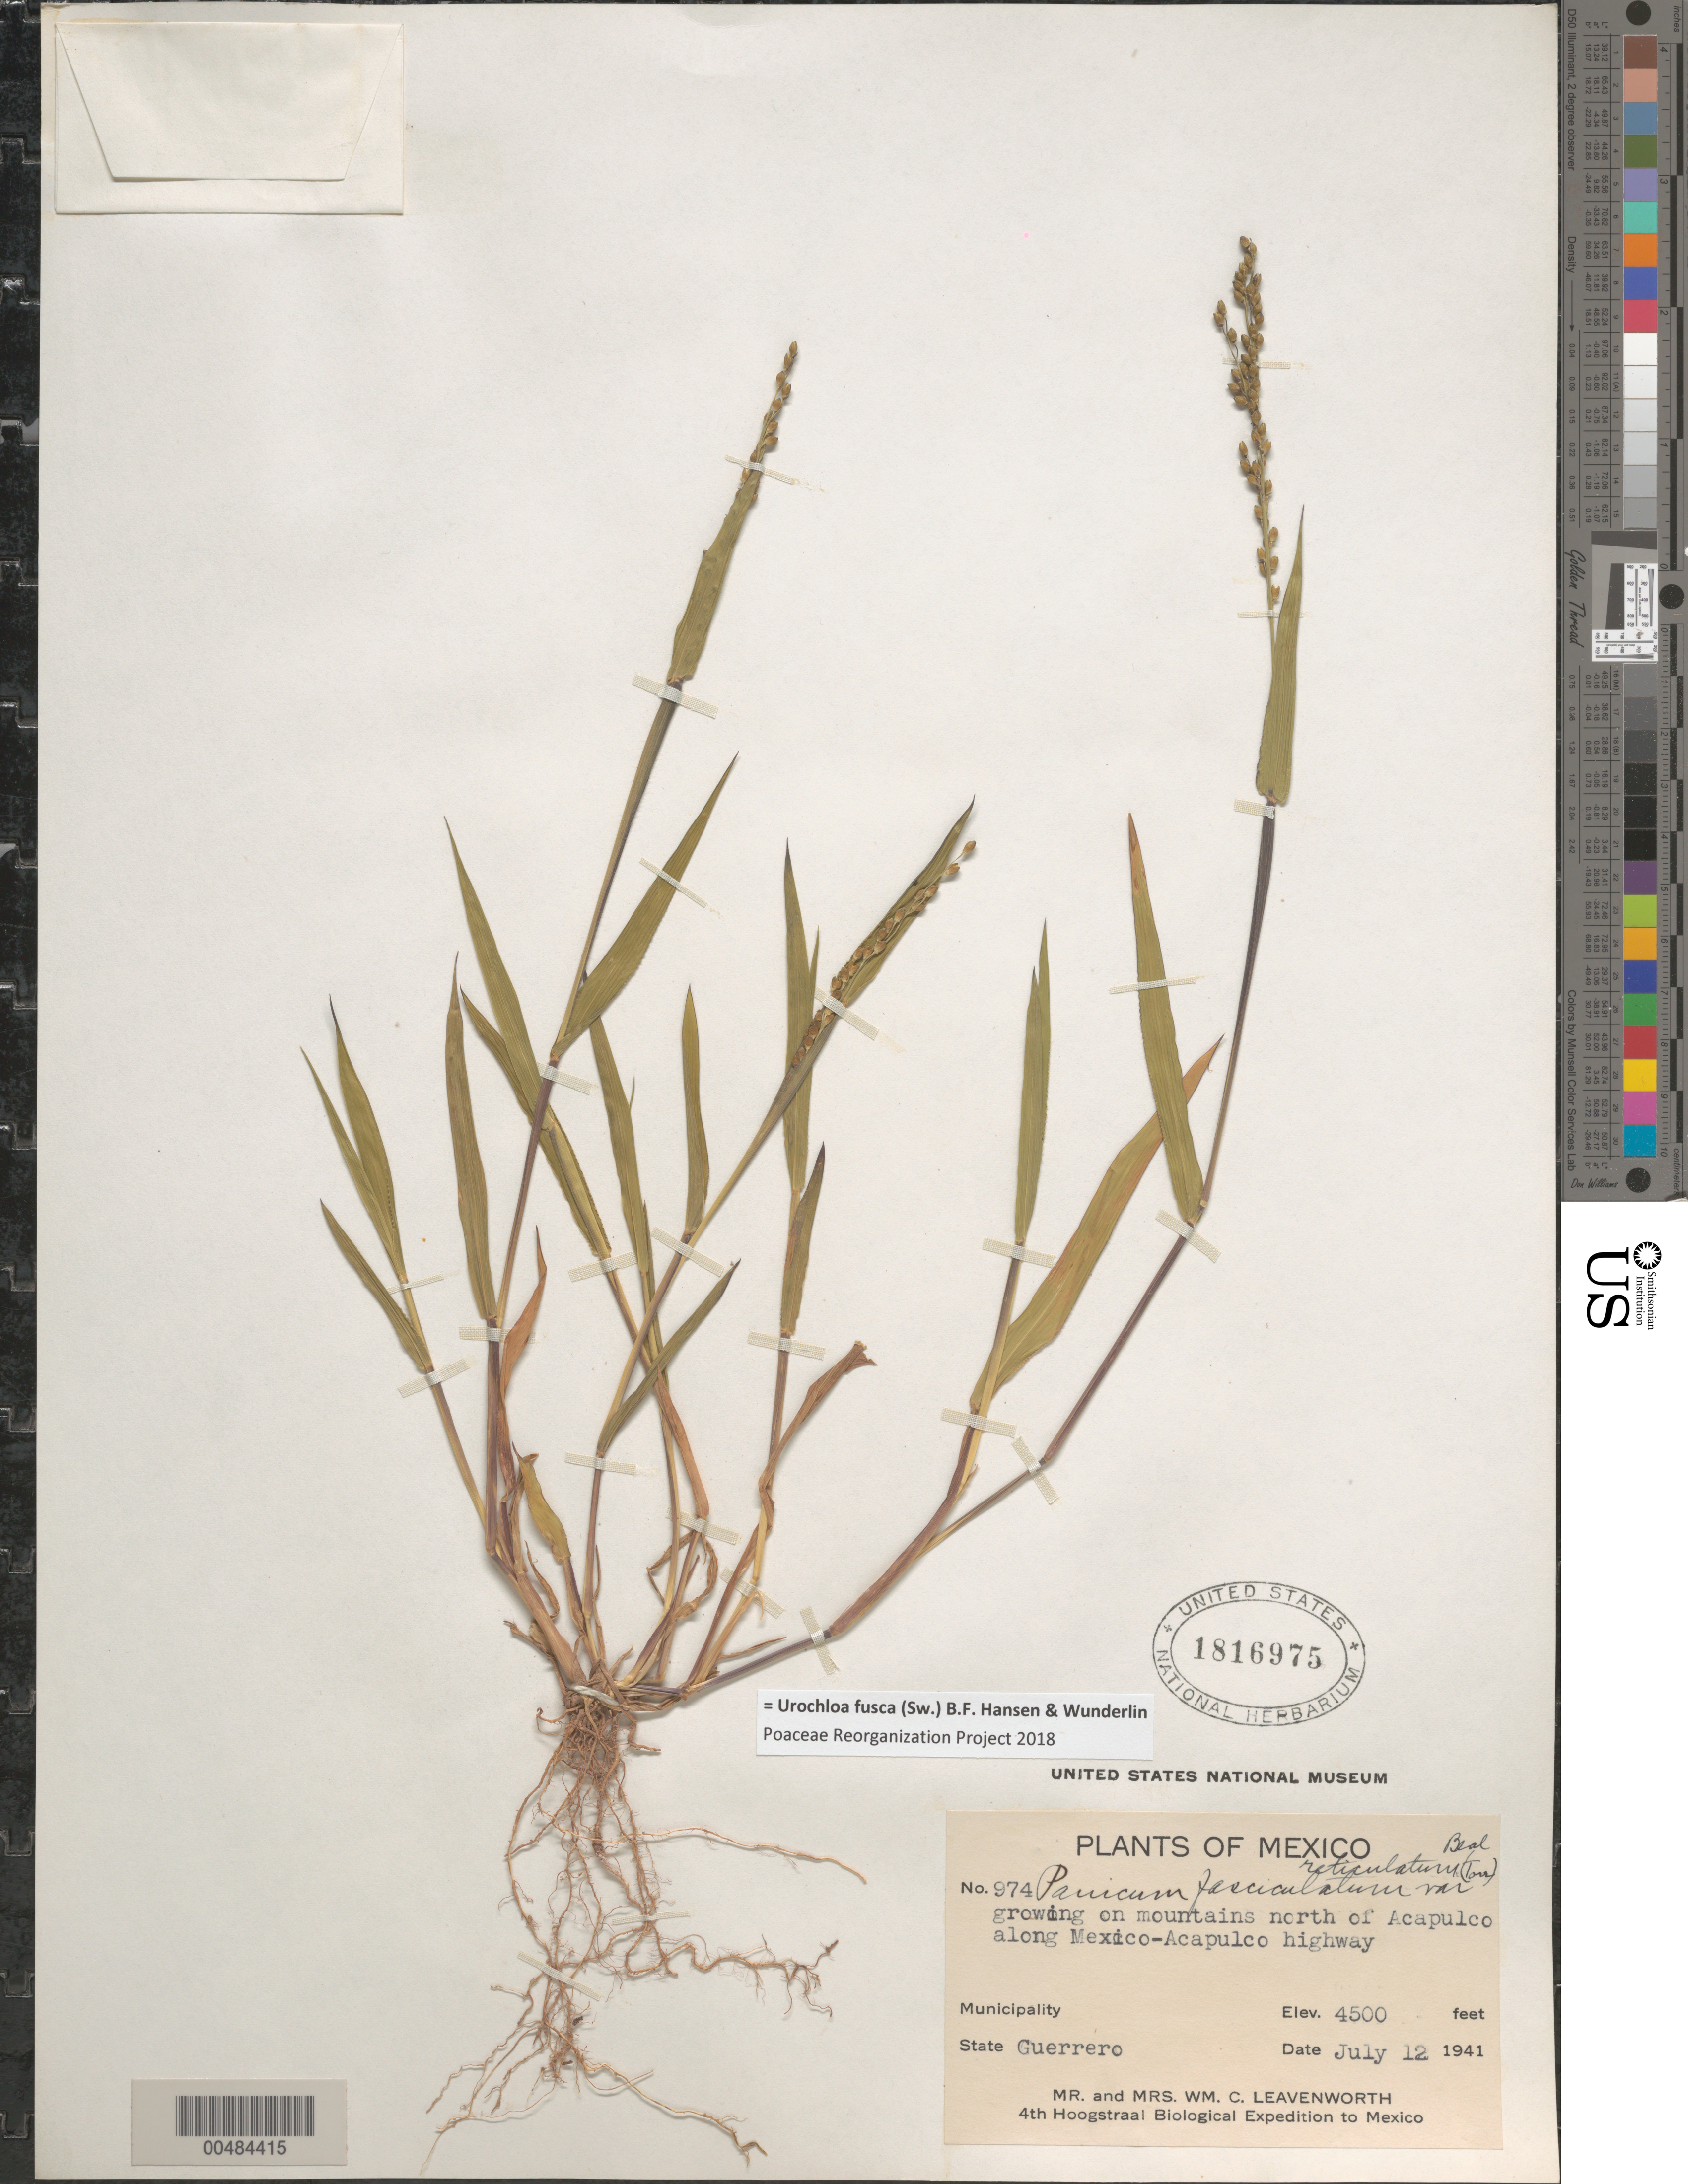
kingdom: Plantae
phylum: Tracheophyta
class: Liliopsida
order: Poales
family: Poaceae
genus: Brachiaria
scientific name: Brachiaria fasciculata var. reticulata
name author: (Torr.) Beetle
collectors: W. C. Leavenworth & Leavenworth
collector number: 974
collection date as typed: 12 Jul 1941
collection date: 1941-07-12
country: Mexico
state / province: Guerrero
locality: In mountains N of Acapulco along Mexico - Acapulco highway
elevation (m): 1372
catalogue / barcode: US 1816975